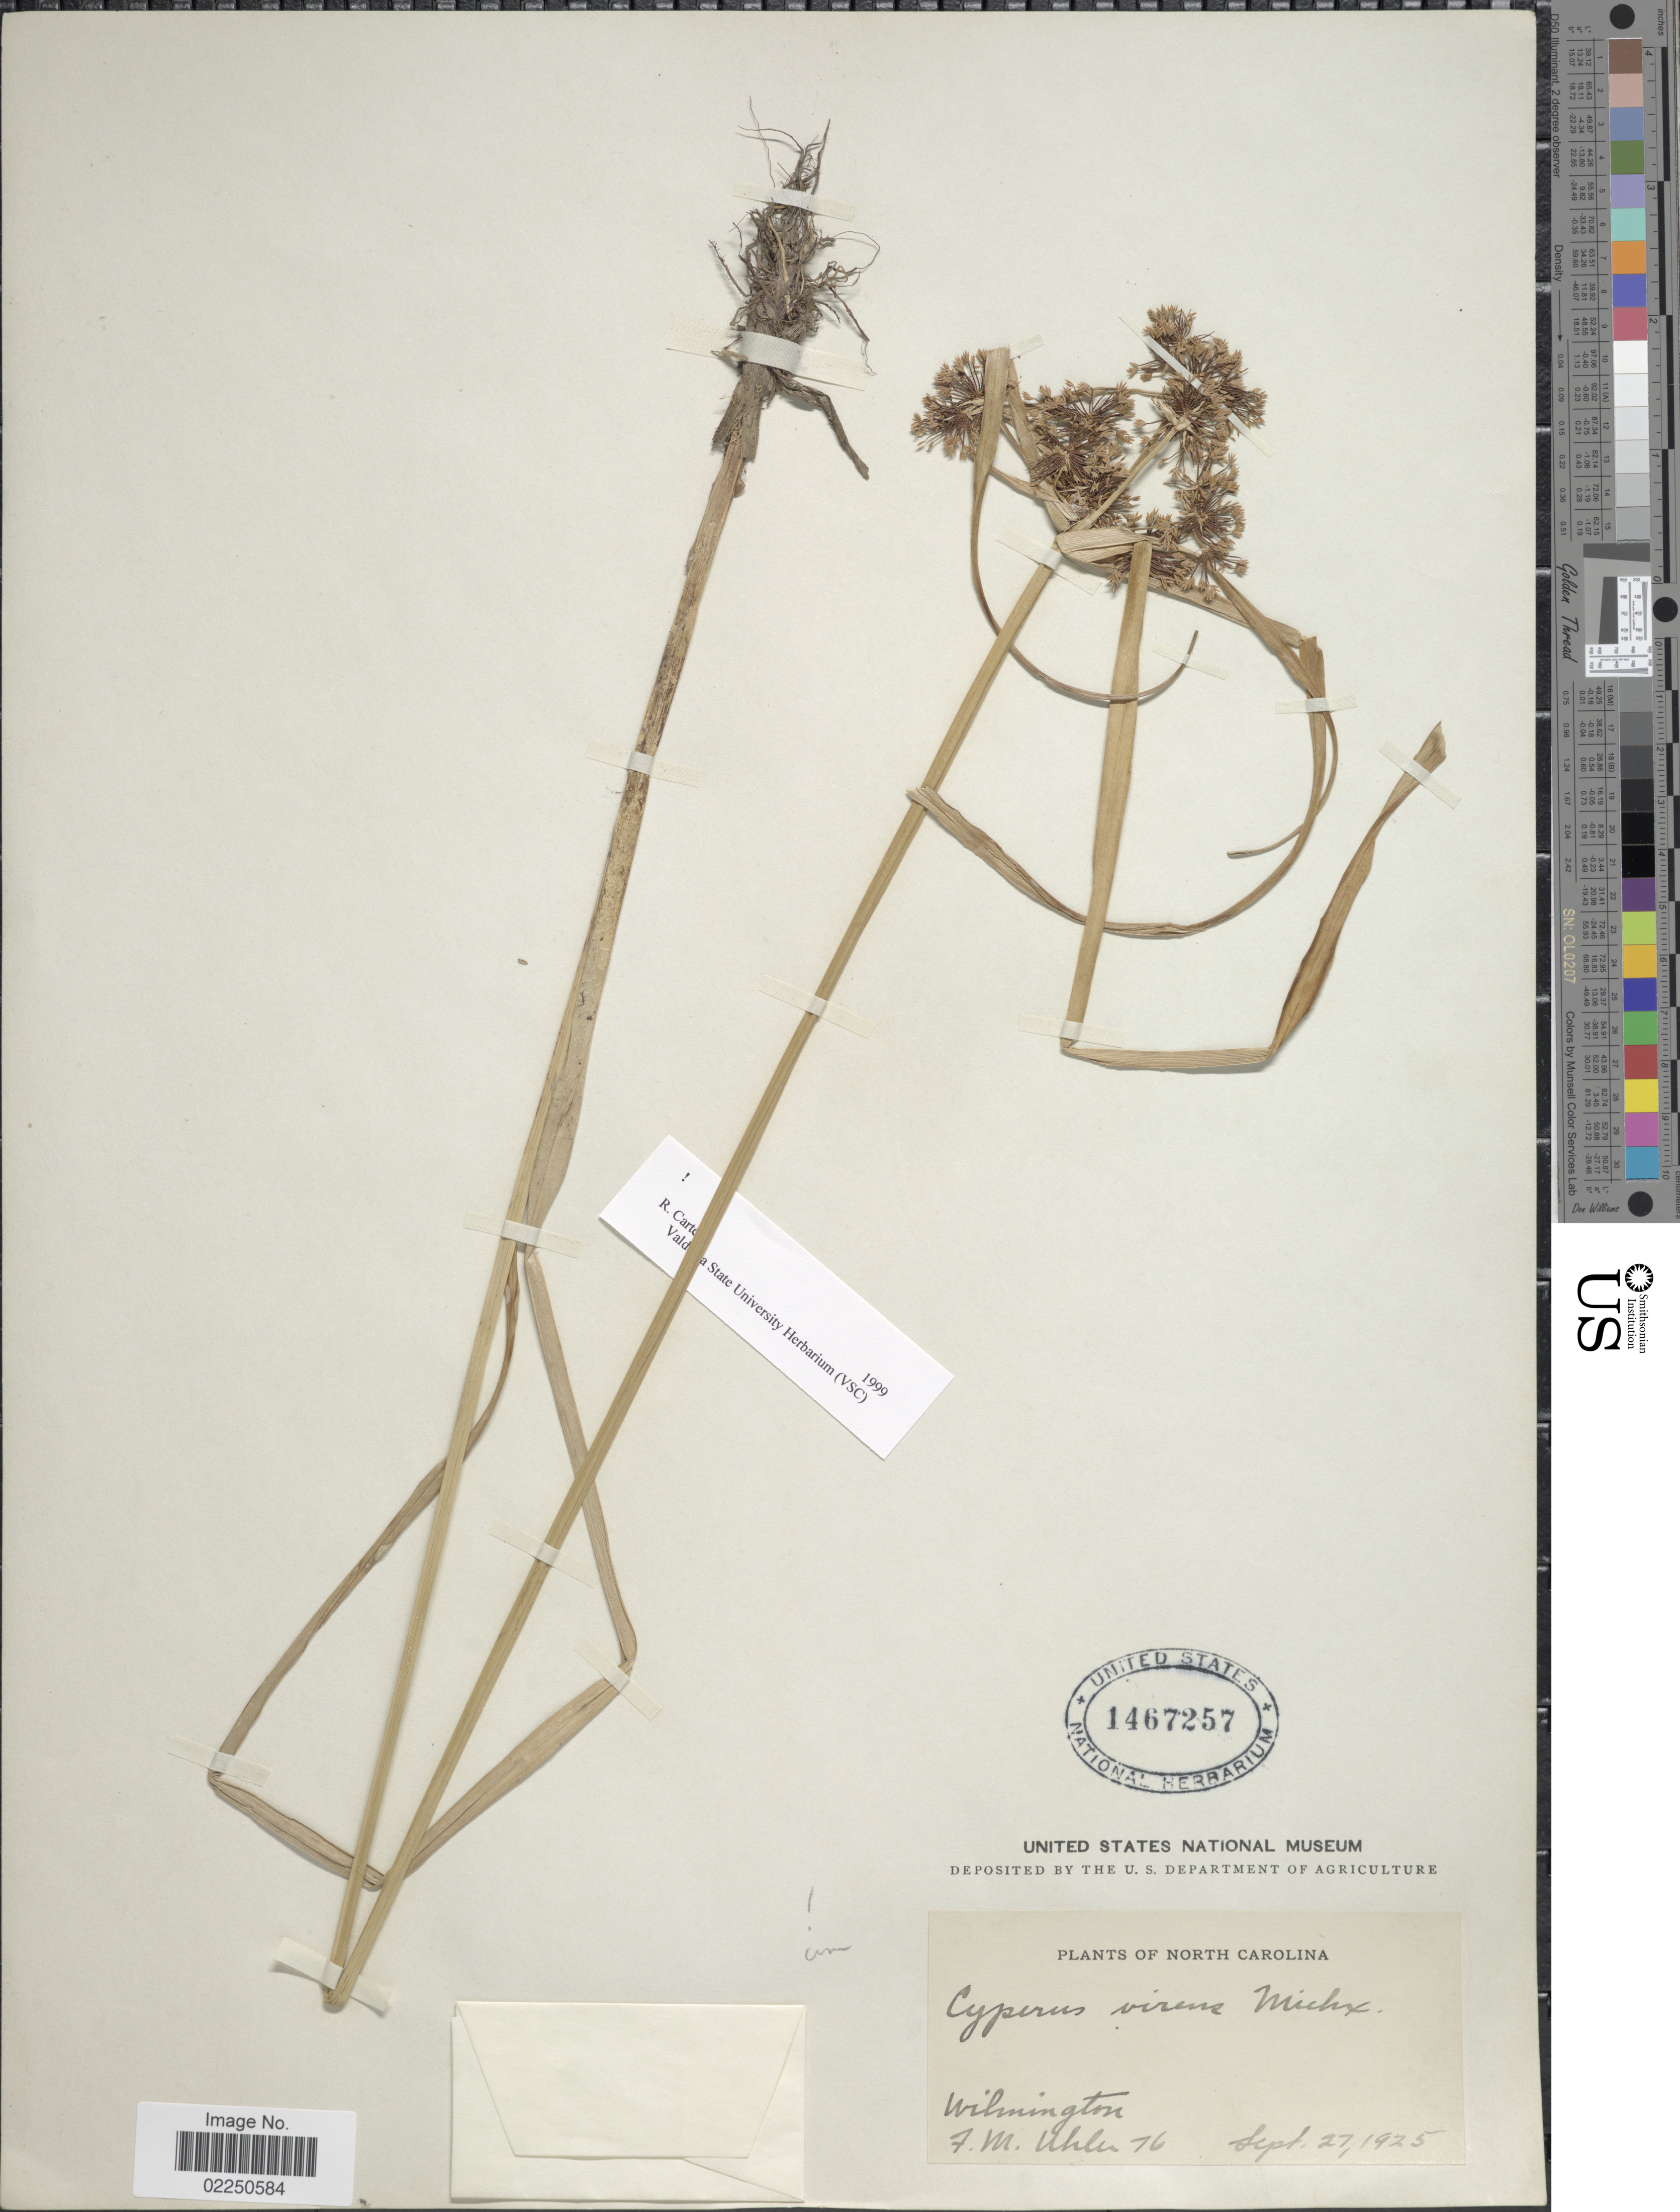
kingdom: Plantae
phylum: Tracheophyta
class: Liliopsida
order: Poales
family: Cyperaceae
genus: Cyperus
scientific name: Cyperus virens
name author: Michx.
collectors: F. M. Uhler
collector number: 76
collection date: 1925-09-27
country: United States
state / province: North Carolina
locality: Wilmington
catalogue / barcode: US 1467257